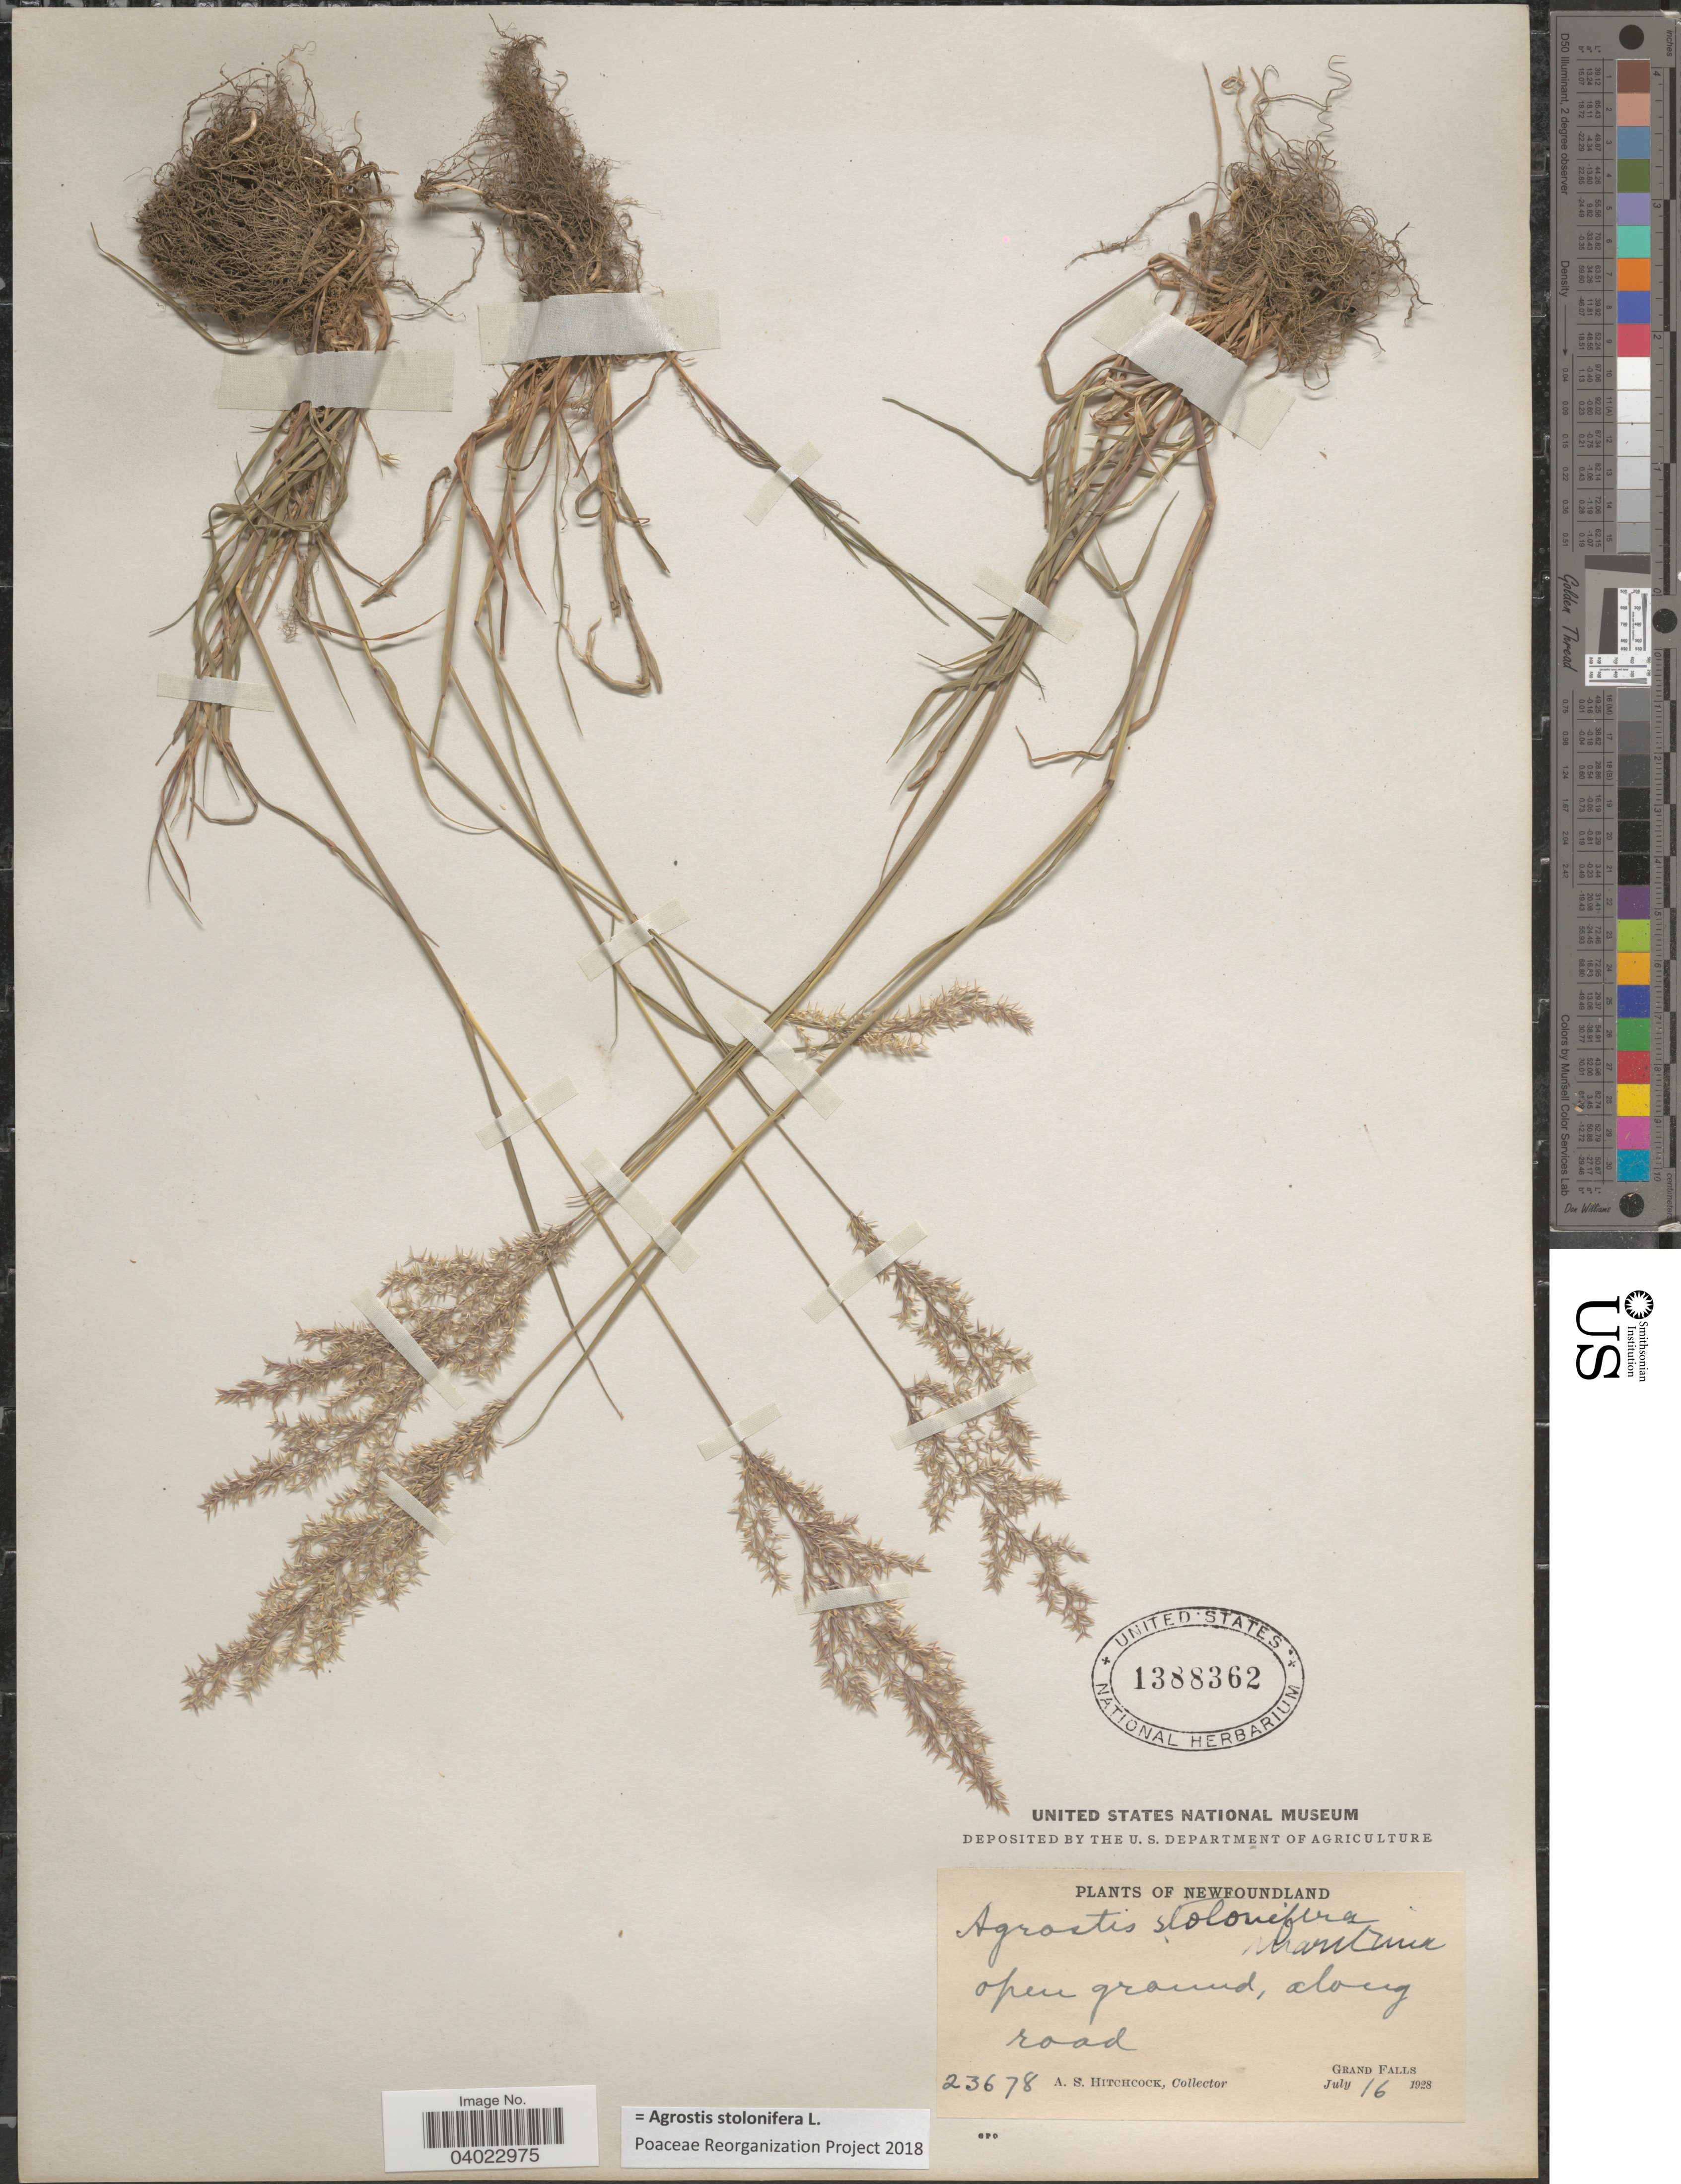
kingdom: Plantae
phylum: Tracheophyta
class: Liliopsida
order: Poales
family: Poaceae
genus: Agrostis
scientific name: Agrostis stolonifera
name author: L.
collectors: A. S. Hitchcock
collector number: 23678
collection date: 1928-07-16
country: Canada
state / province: Newfoundland and Labrador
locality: Grand Falls.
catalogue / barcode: US 1388362